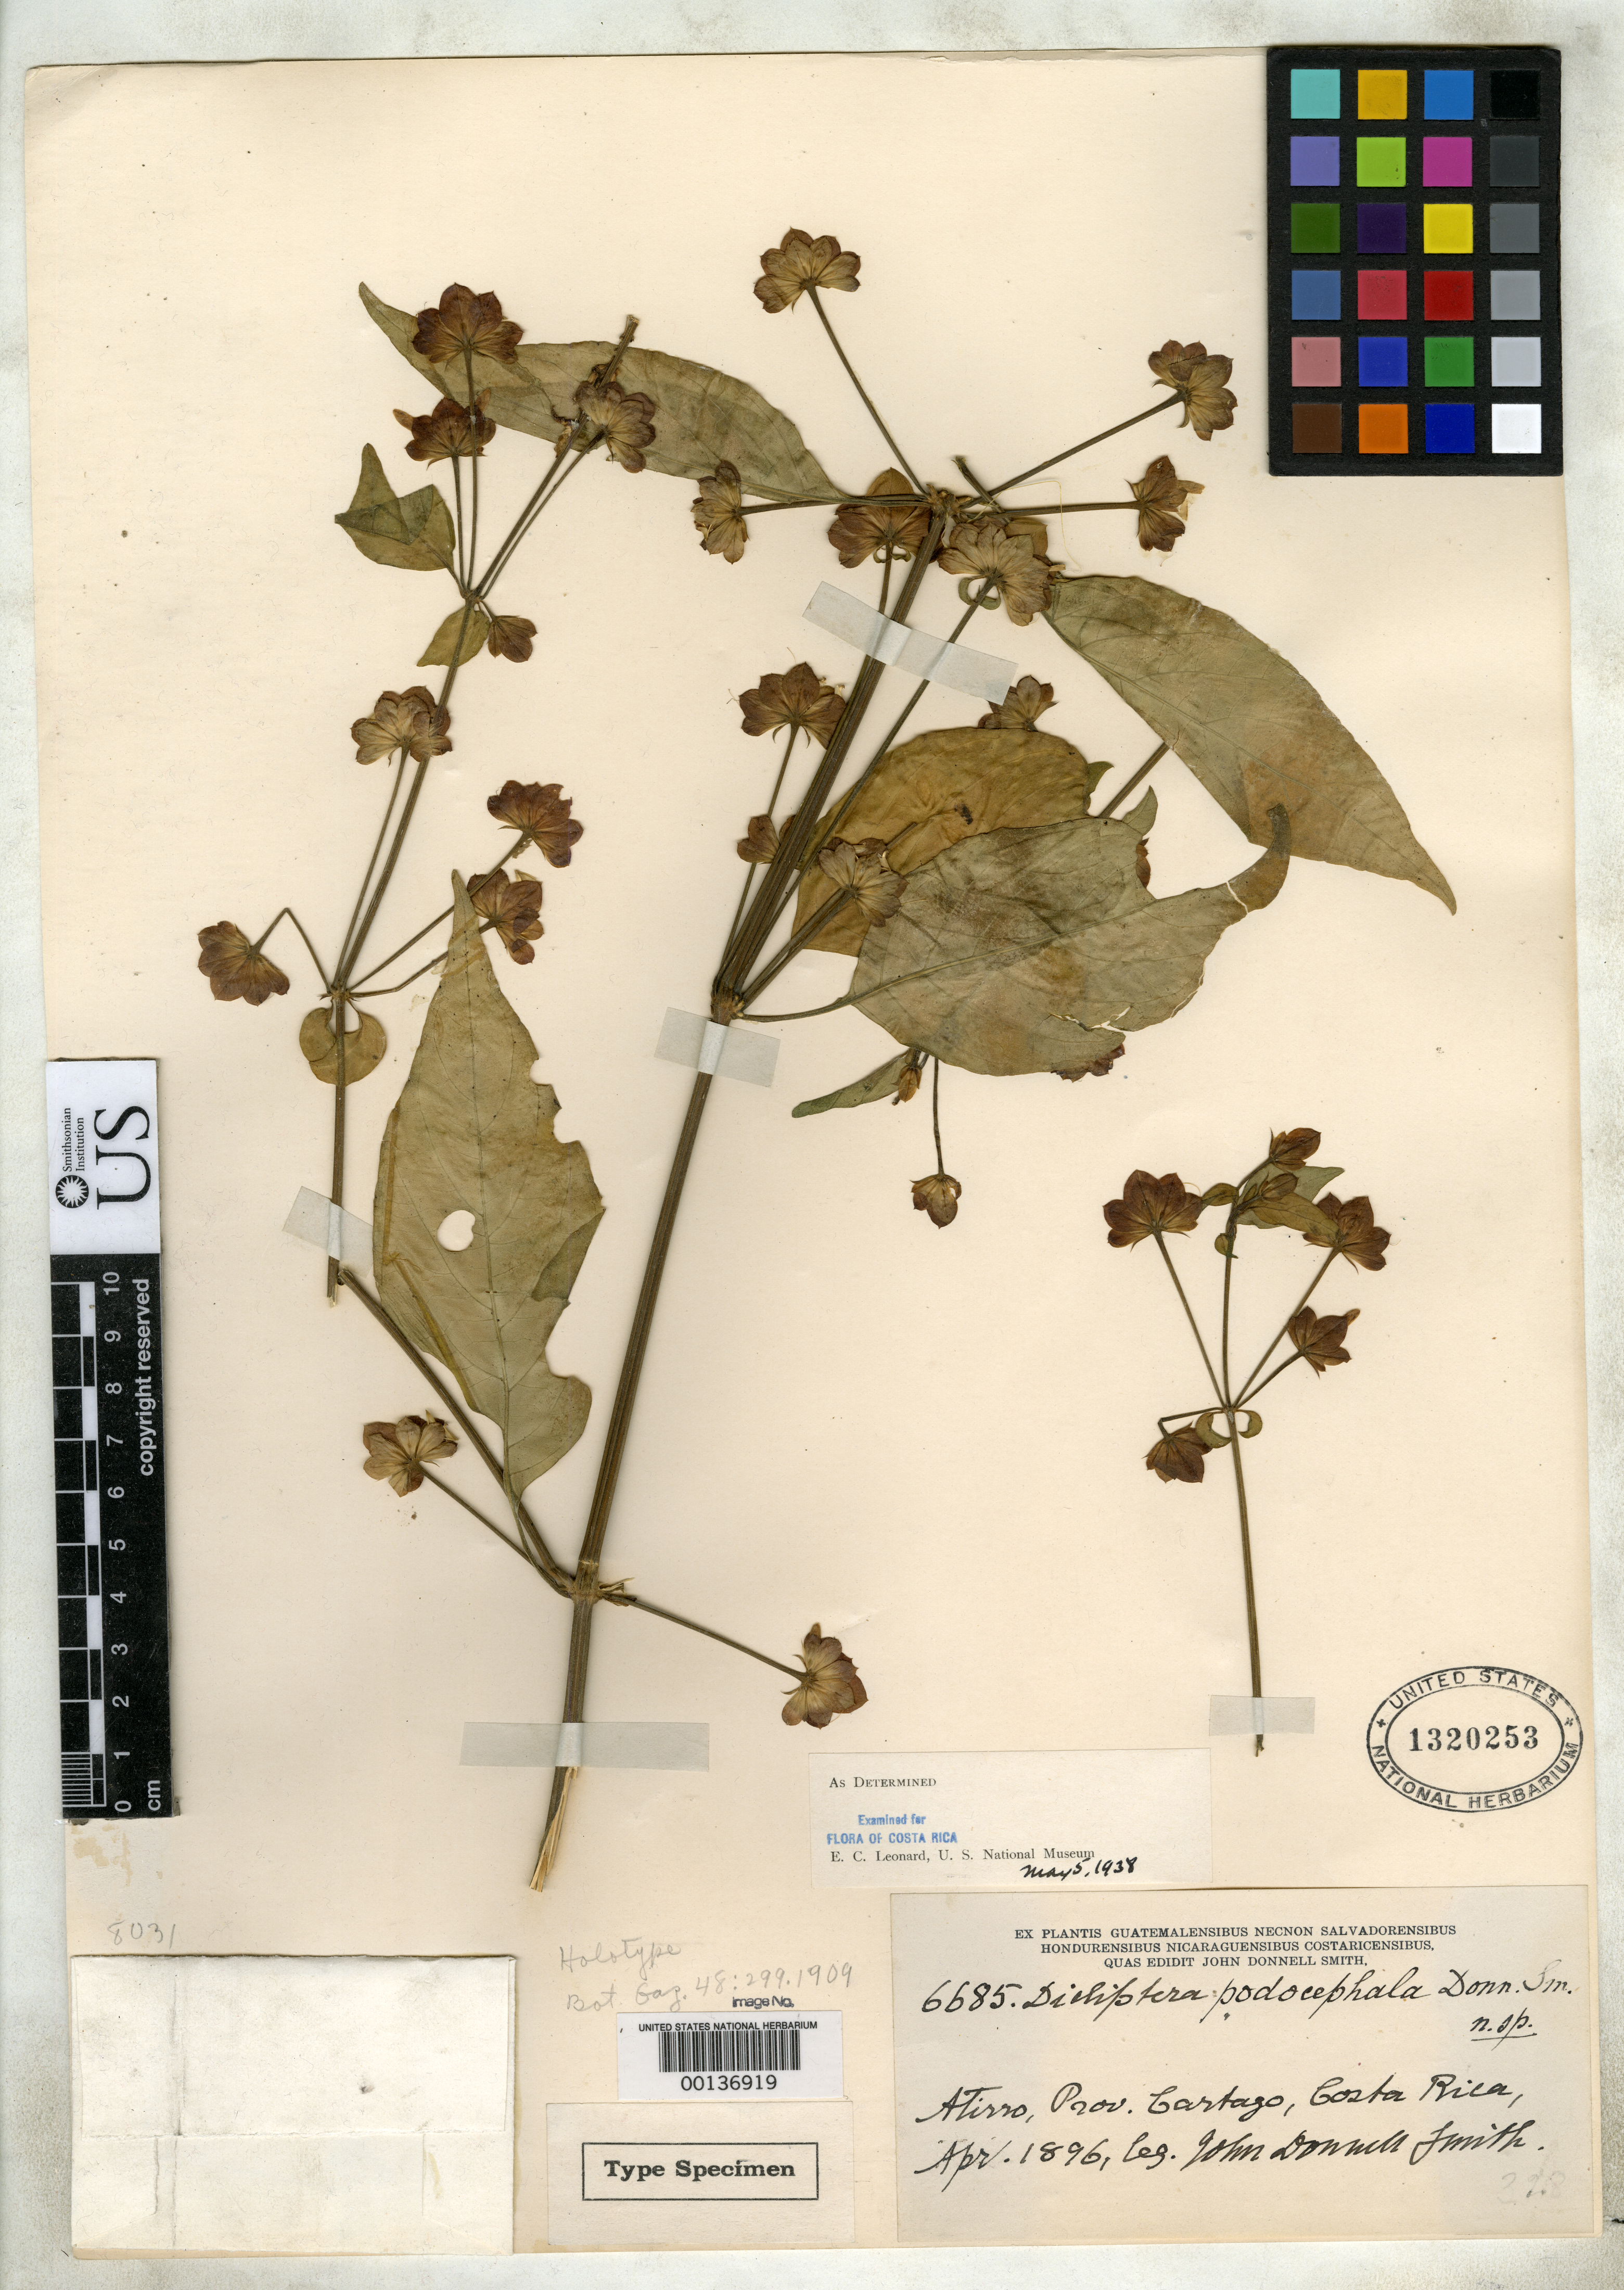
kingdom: Plantae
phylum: Tracheophyta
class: Magnoliopsida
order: Lamiales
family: Acanthaceae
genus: Dicliptera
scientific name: Dicliptera podocephala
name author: Donn. Sm.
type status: Type Collection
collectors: J. Donnell Smith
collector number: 6685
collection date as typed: Apr 1886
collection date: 1886-04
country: Costa Rica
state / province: Cartago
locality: Atirro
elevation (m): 600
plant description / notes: One of several duplicates (USNH 1320249, 1320250, 1320251, 1320252, 1320253) received from the John Donnell Smith herbarium [not stamped as such, but USNH sheet numbers place them with this accession]. One sheet (USNH 1320253) was annotated as "Type Specimen" at a later date but the sheets are probably best regarded as syntypes.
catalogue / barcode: US 1320253